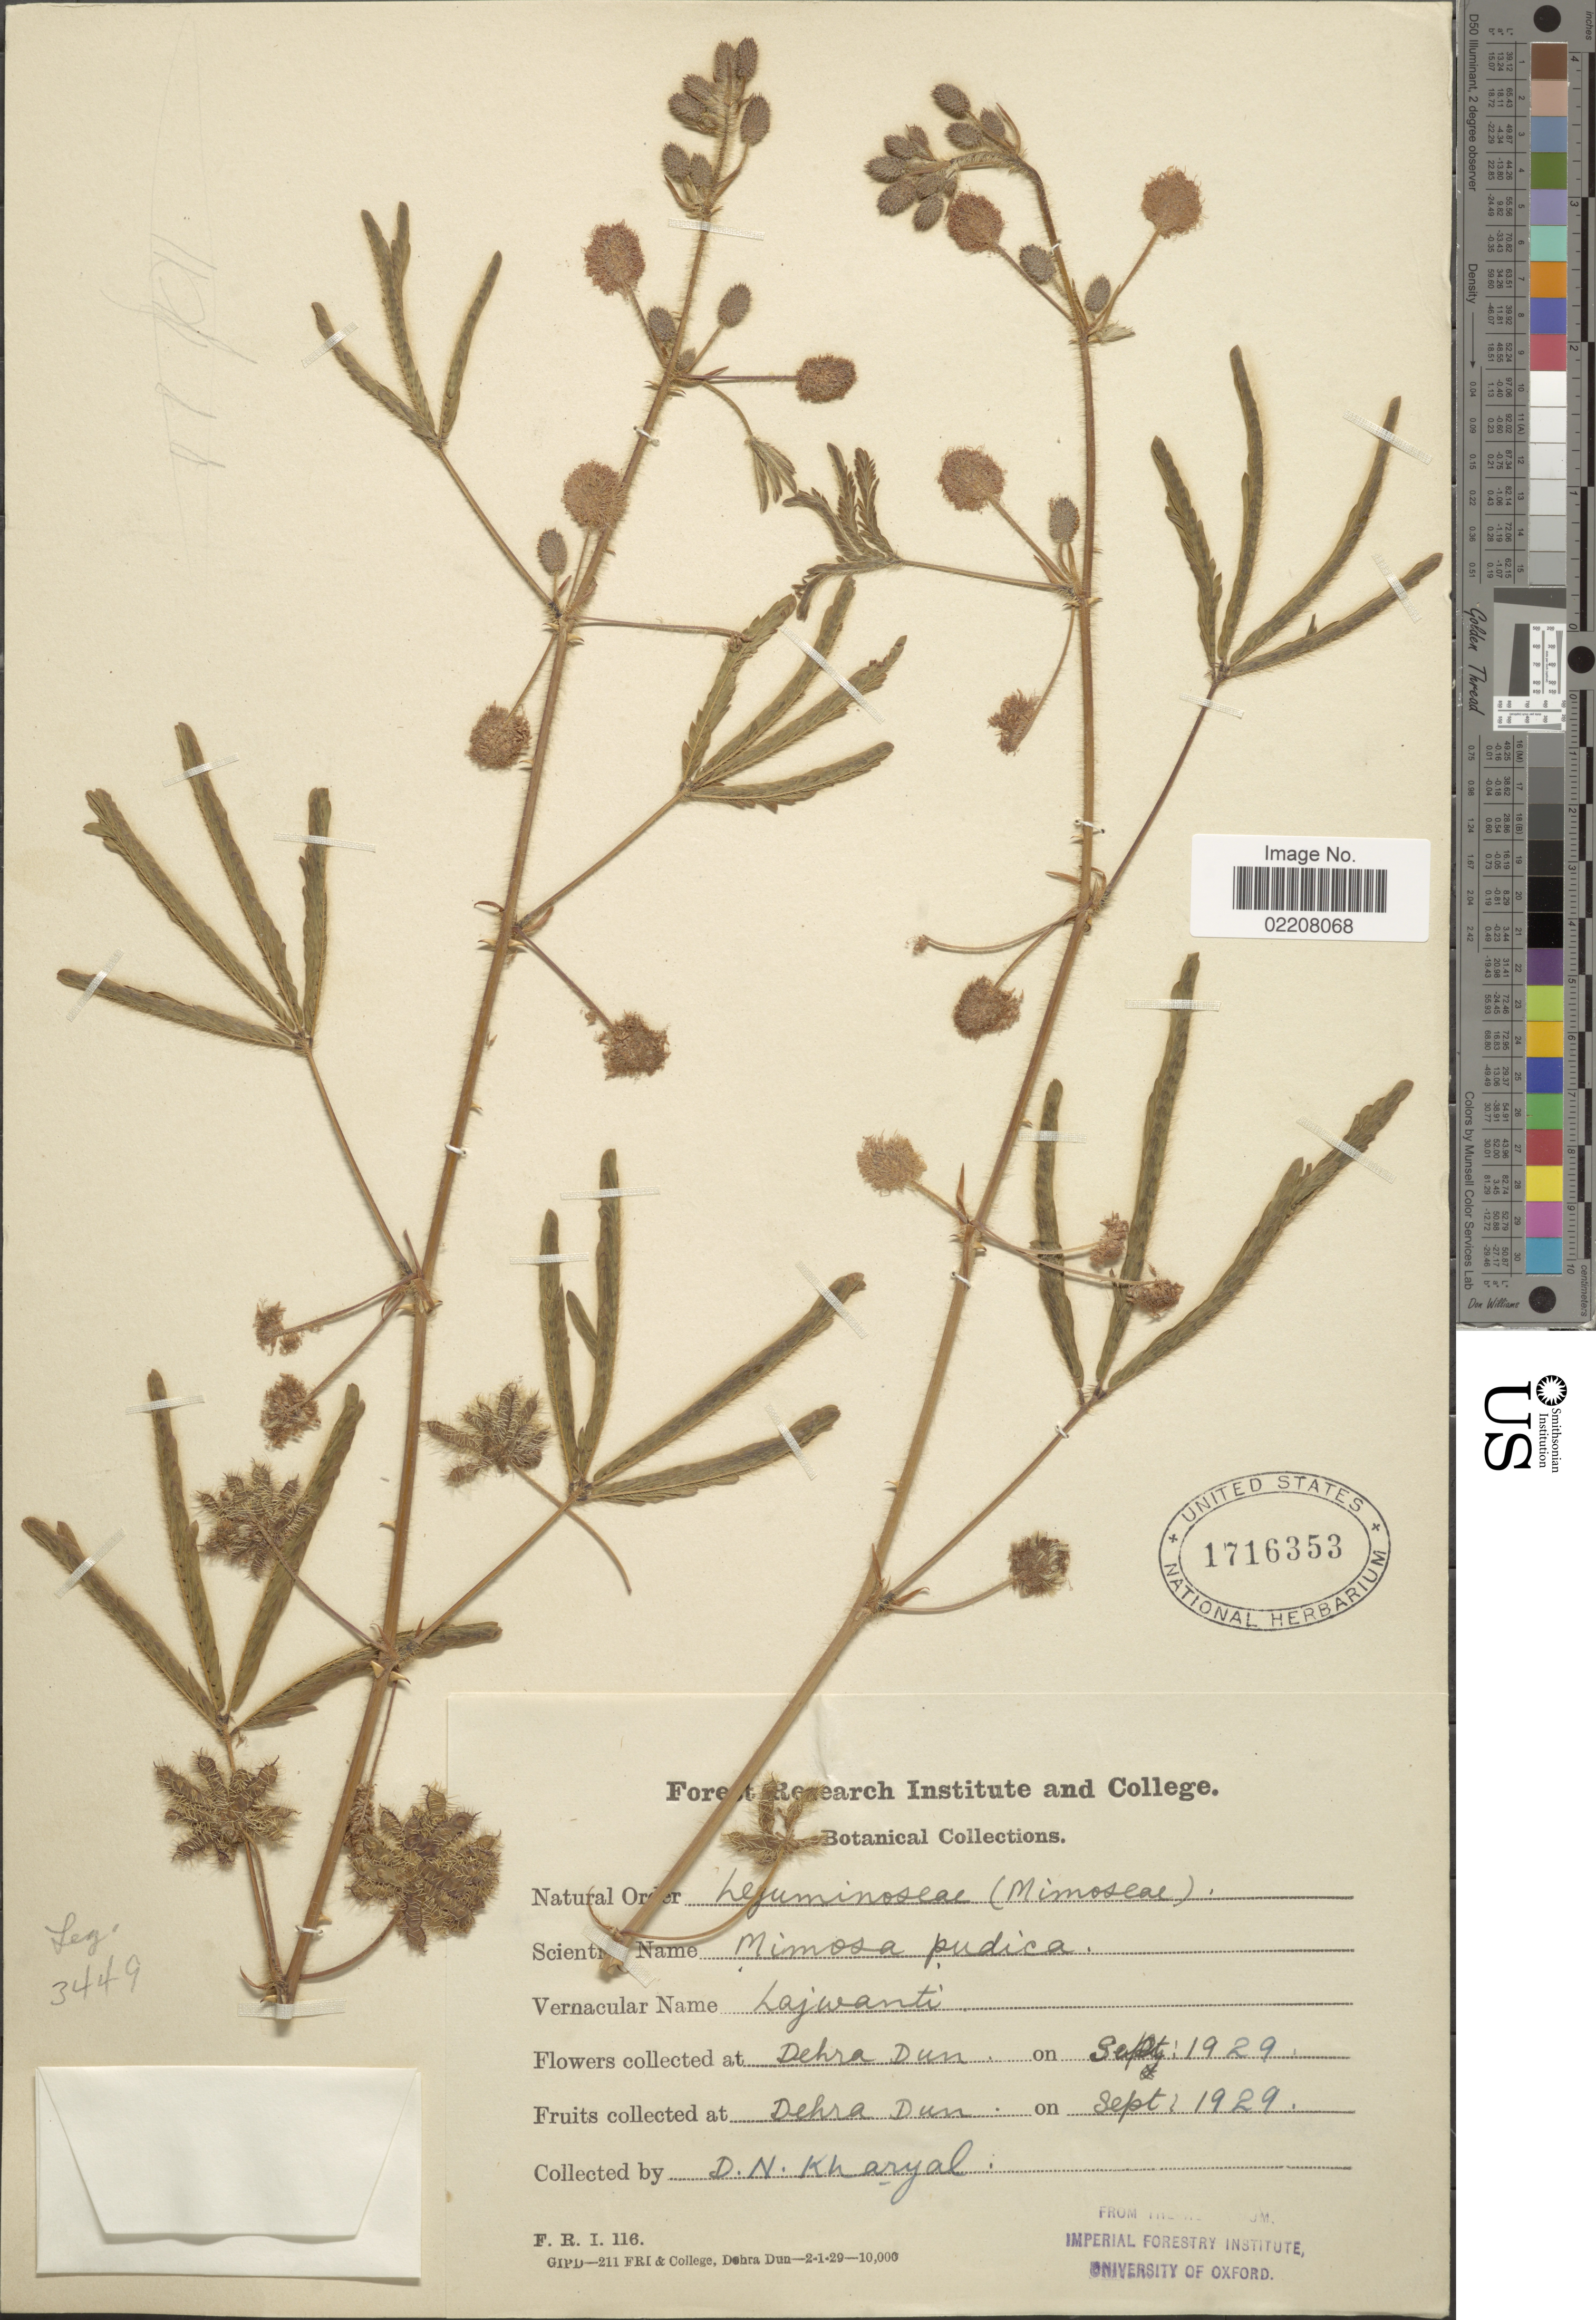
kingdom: Plantae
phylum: Tracheophyta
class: Magnoliopsida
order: Fabales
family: Fabaceae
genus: Mimosa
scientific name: Mimosa pudica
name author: L.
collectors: D. N. Kharyal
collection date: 1929-09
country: India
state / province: Uttarakhand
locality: Dehradun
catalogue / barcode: US 1716353